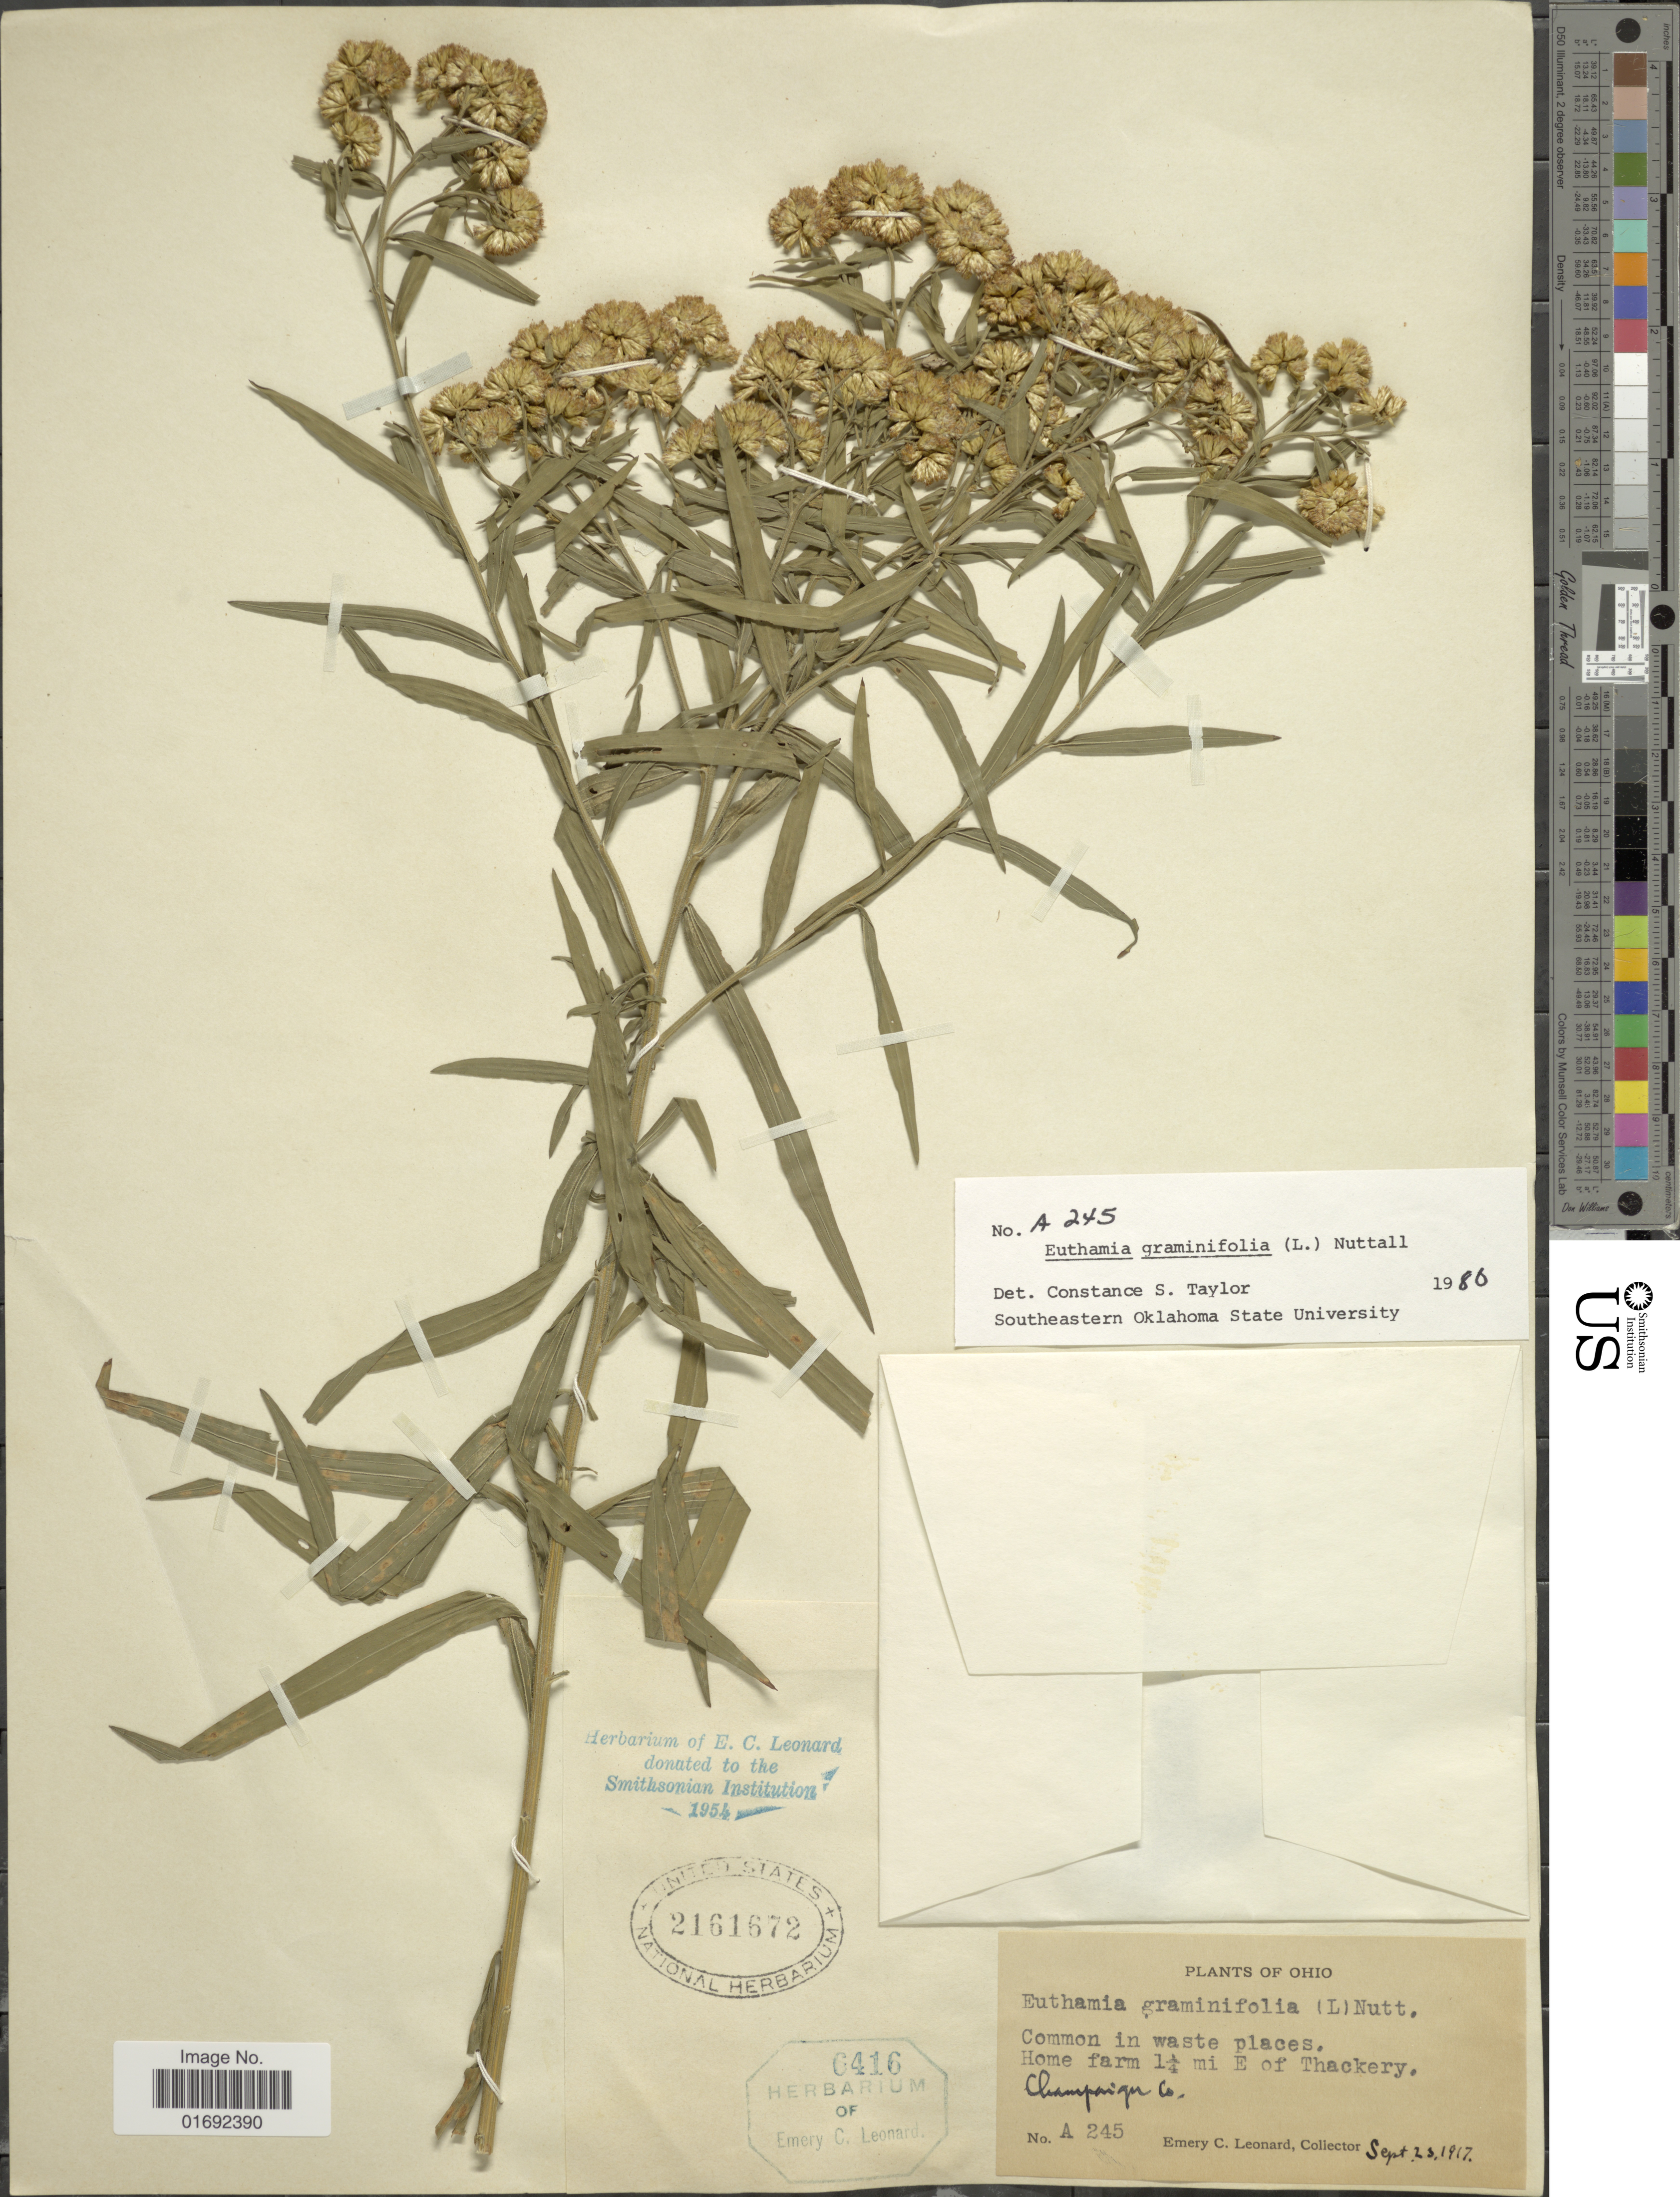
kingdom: Plantae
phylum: Tracheophyta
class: Magnoliopsida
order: Asterales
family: Asteraceae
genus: Euthamia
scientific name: Euthamia graminifolia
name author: (L.) Nutt.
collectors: E. C. Leonard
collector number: A245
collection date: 1917-09-23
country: United States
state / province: Ohio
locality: Home farm 1 1/4 mi E of Thackery, Champaign Co.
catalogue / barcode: US 2161672